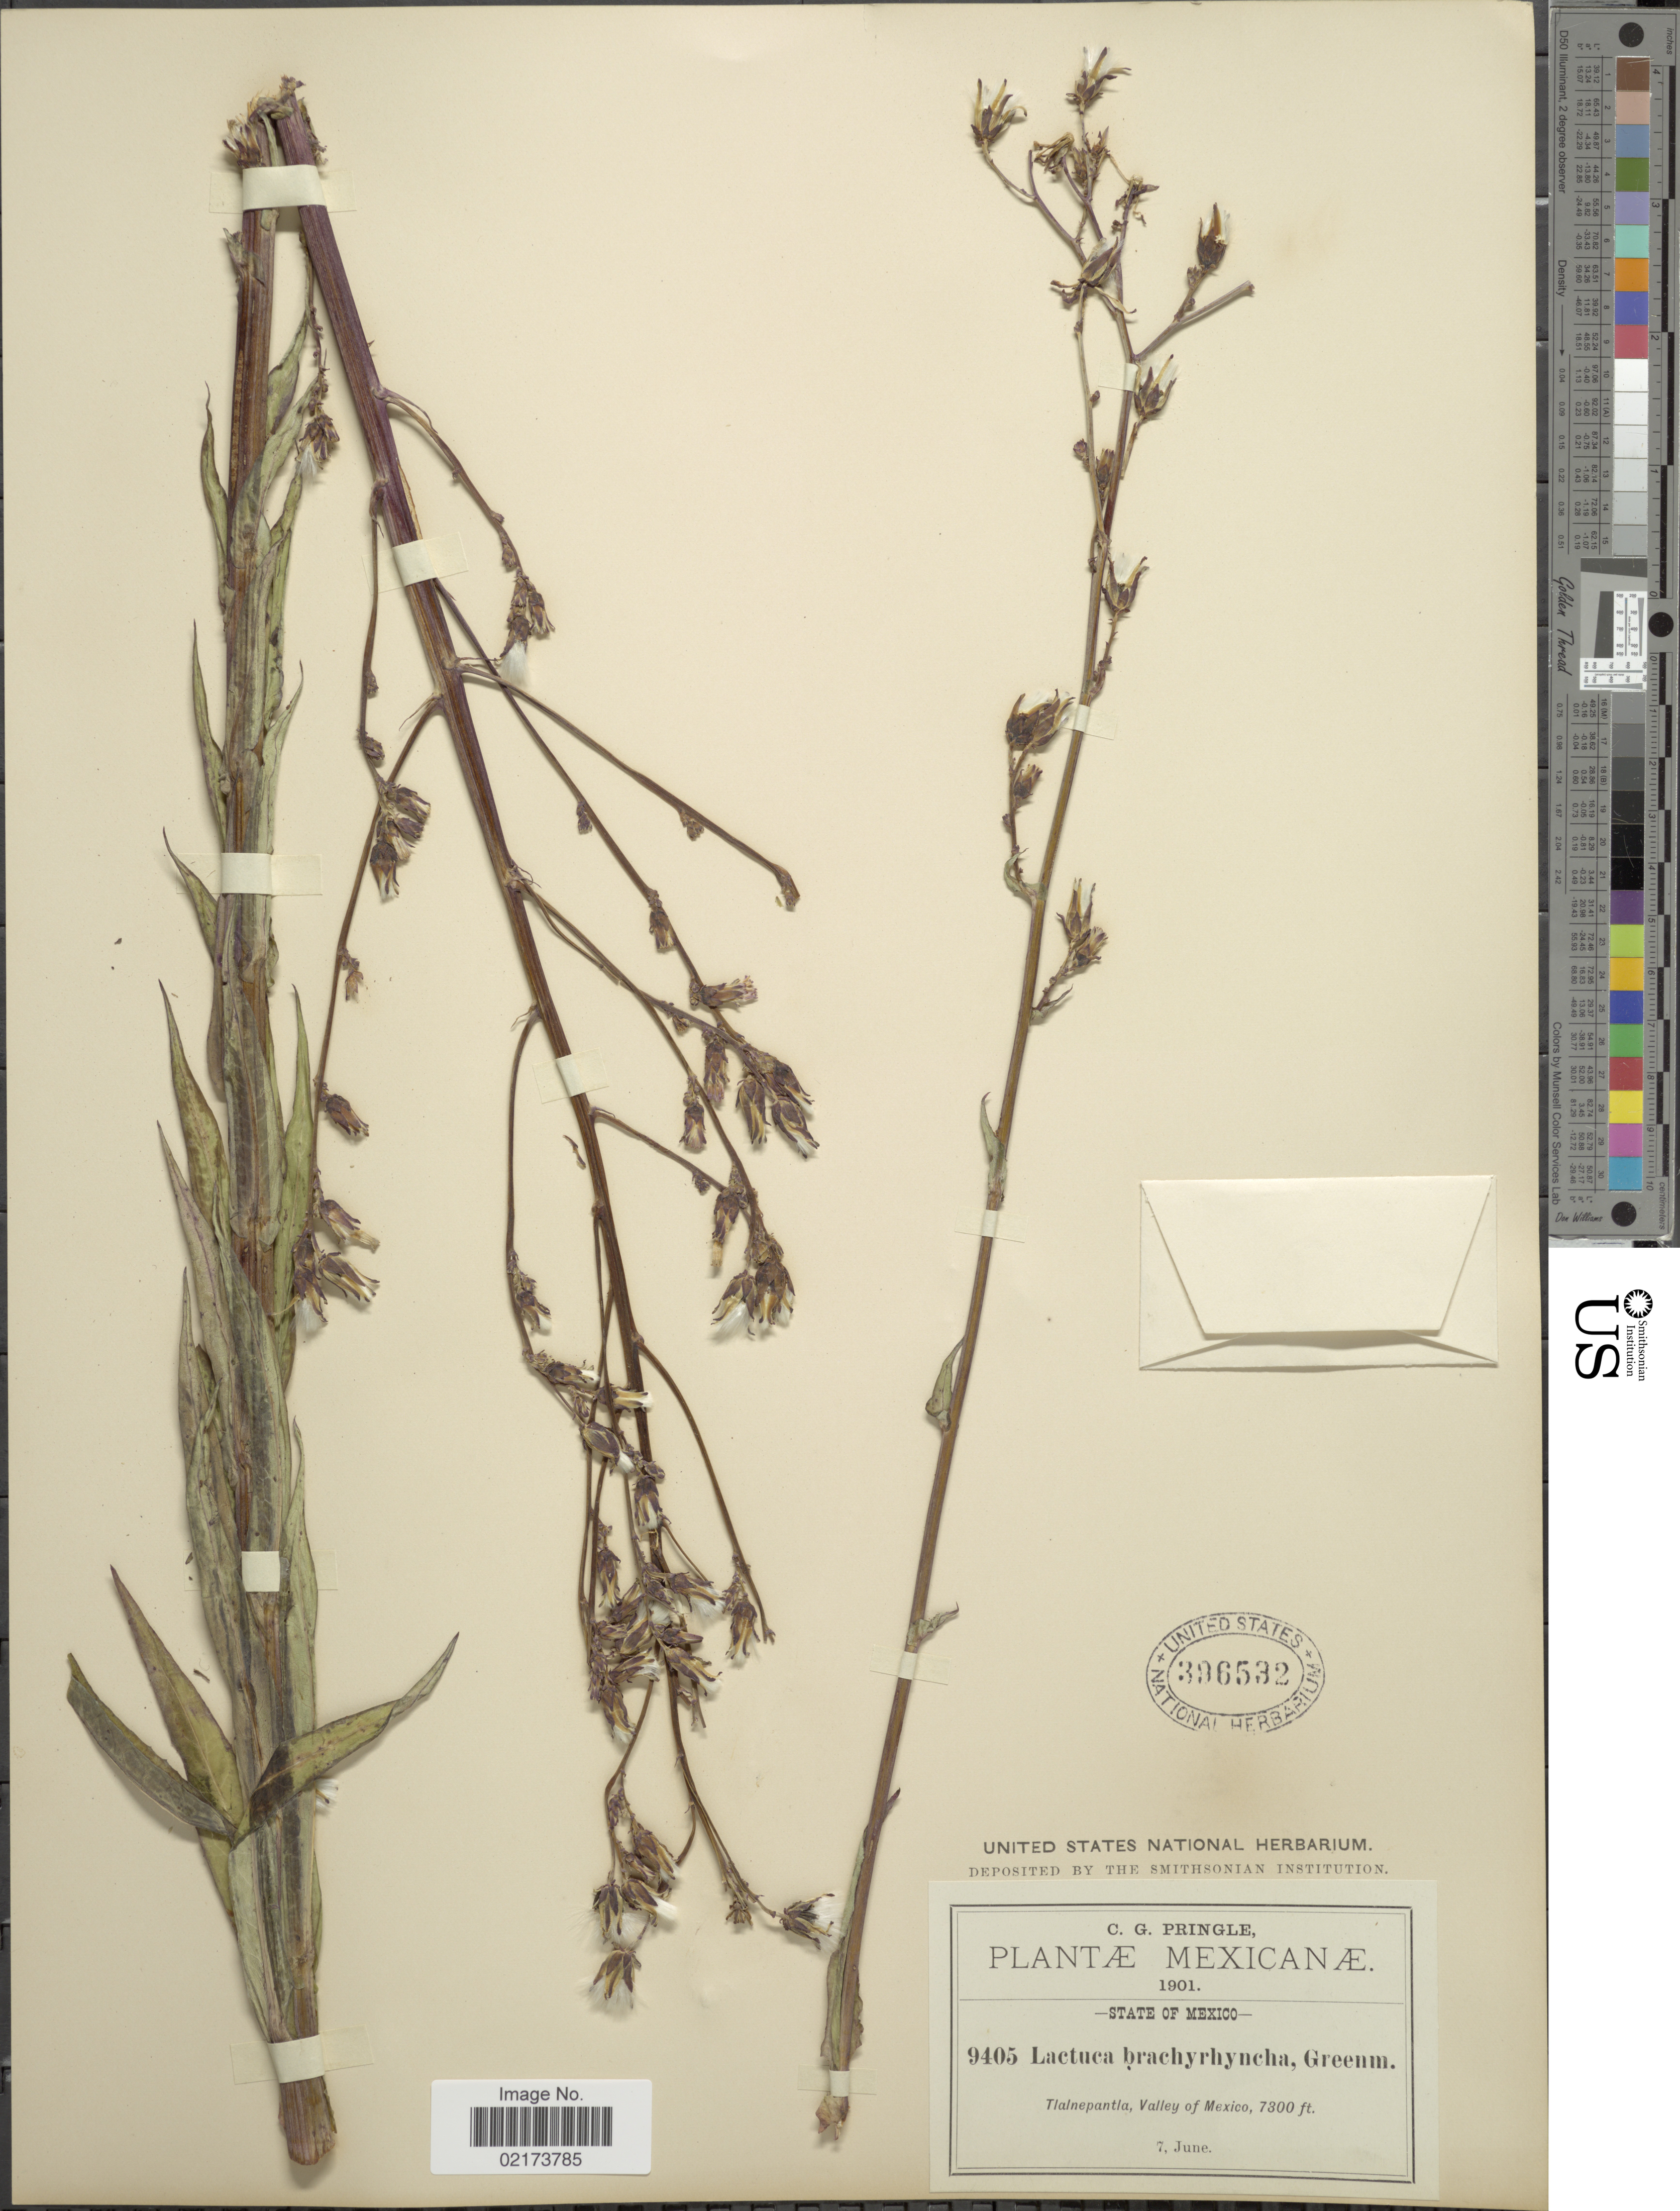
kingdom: Plantae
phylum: Tracheophyta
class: Magnoliopsida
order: Asterales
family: Asteraceae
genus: Lactuca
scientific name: Lactuca brachyrrhyncha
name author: Greenm.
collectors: C. G. Pringle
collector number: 9405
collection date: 1901-06-07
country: Mexico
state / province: México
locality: Tlalnepantla, Valley of Mexico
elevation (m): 2225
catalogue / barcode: US 396532